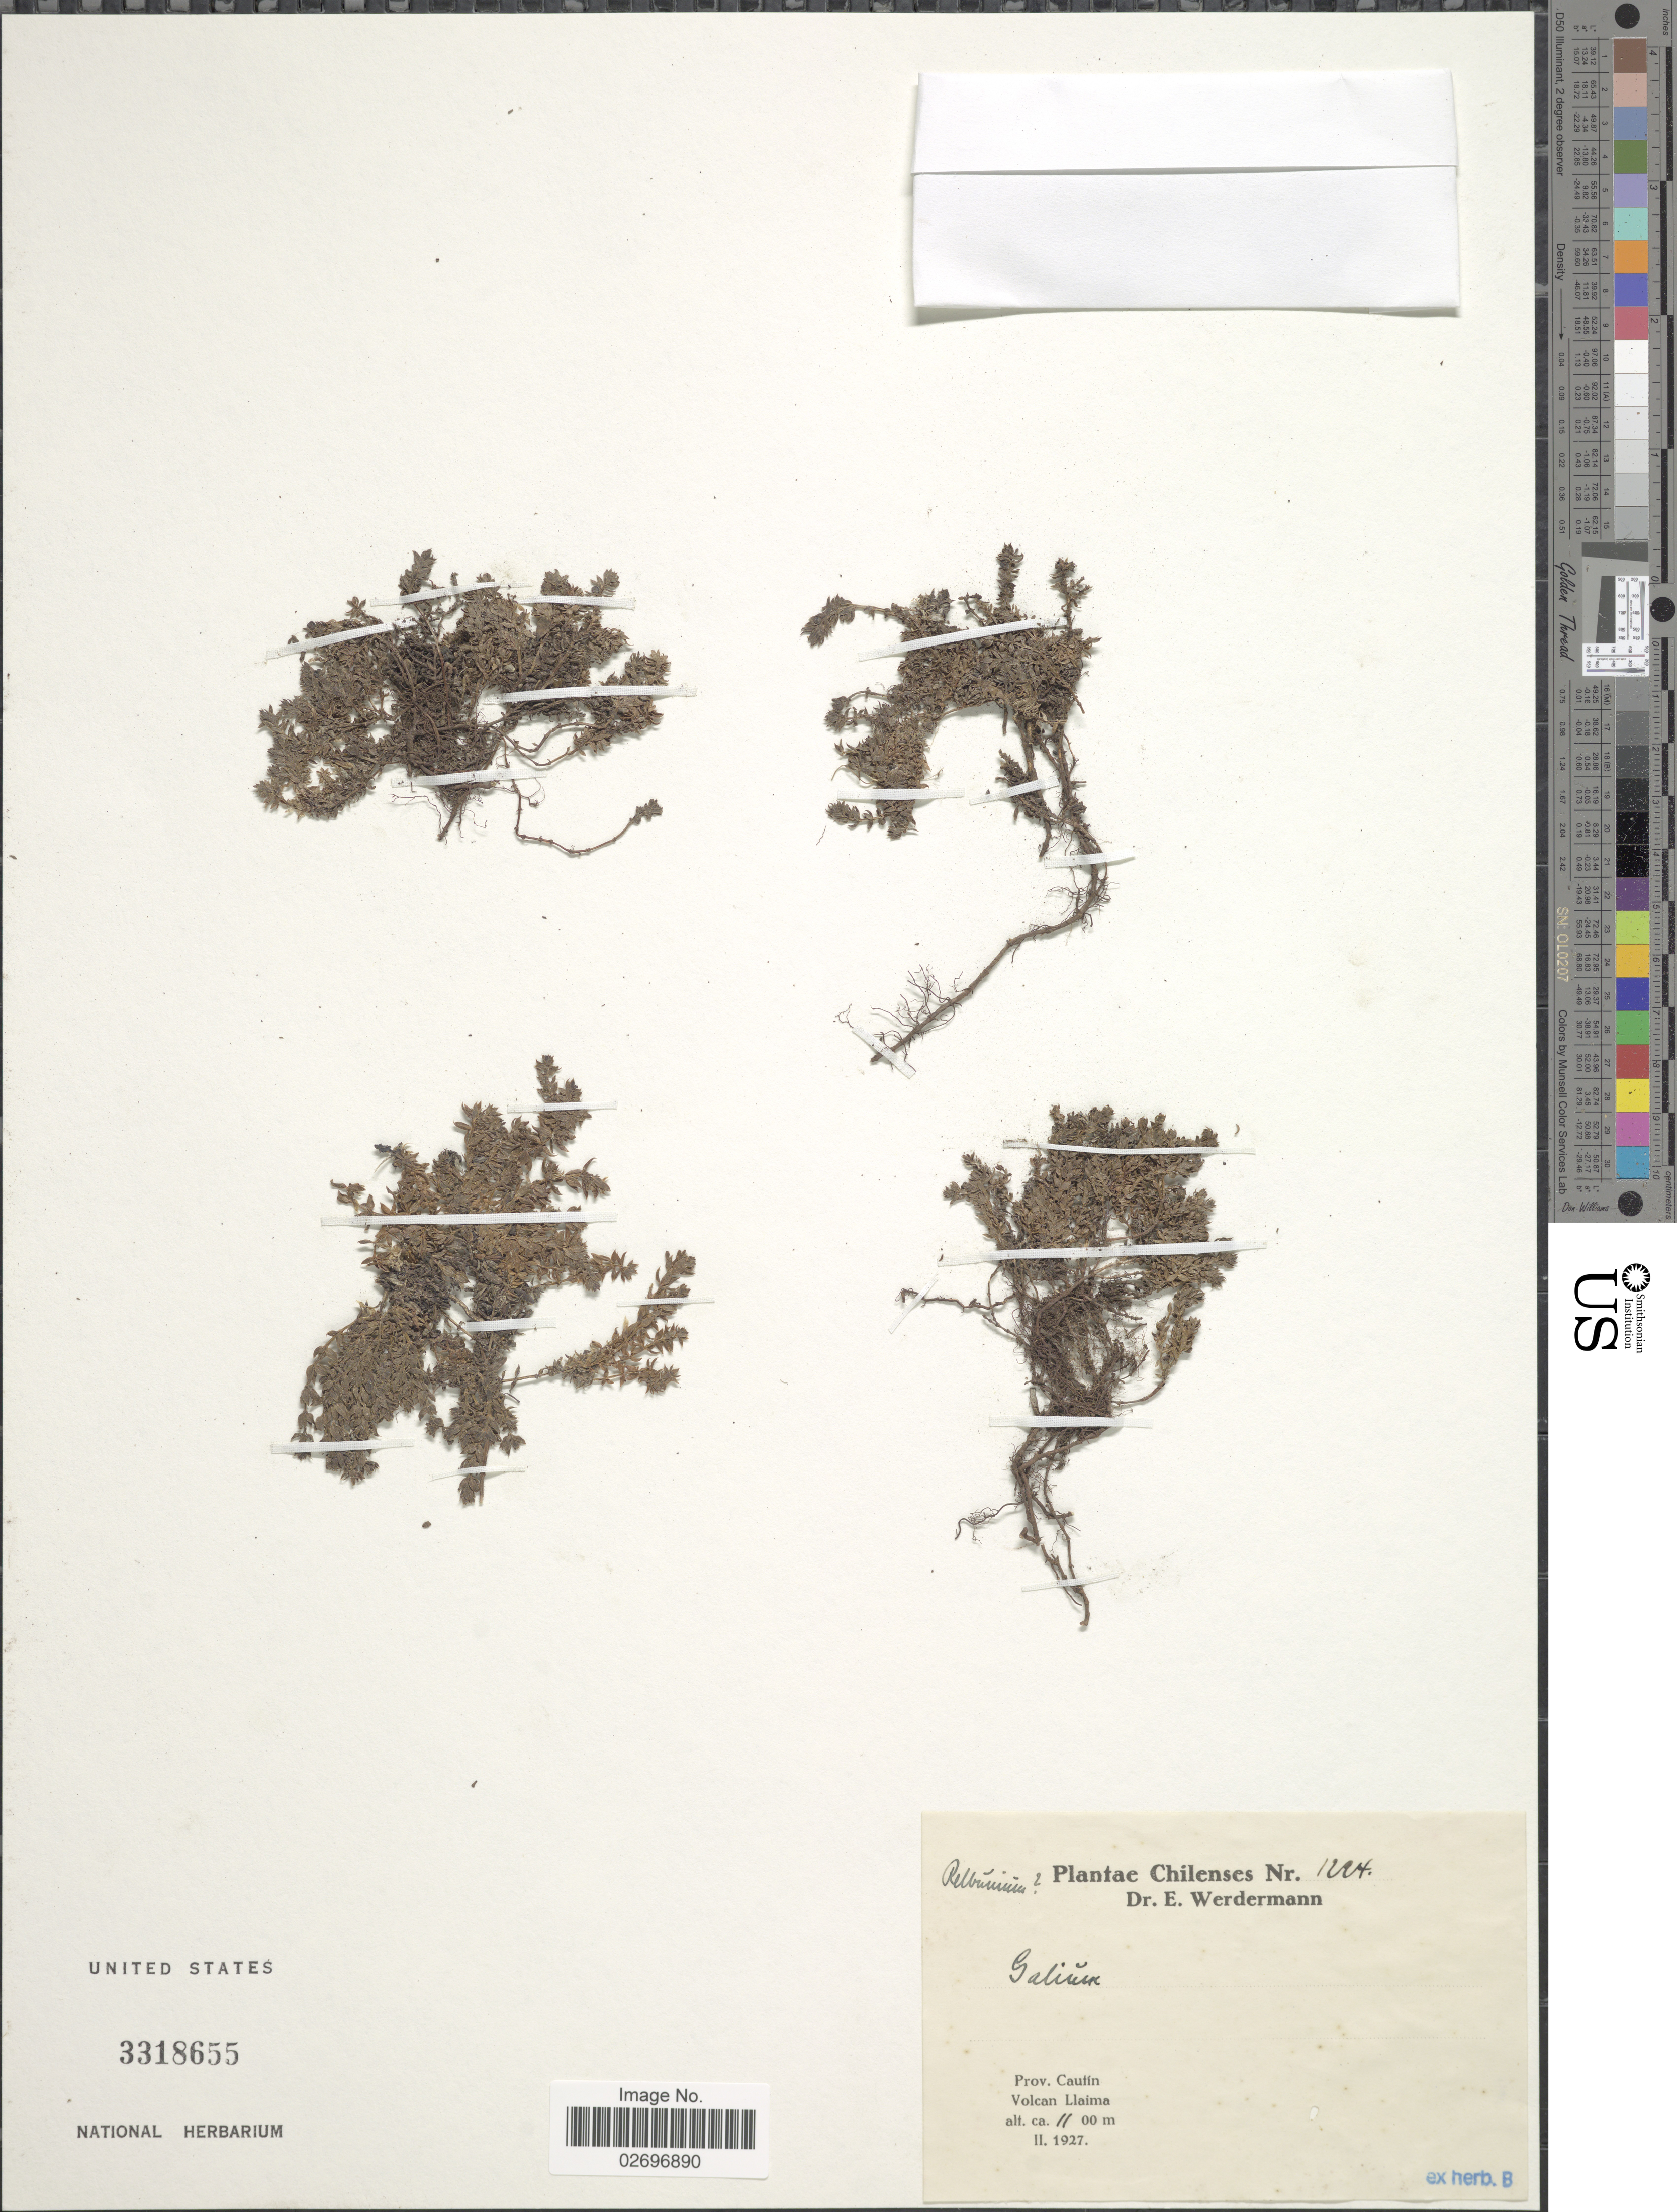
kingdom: Plantae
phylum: Tracheophyta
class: Magnoliopsida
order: Gentianales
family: Rubiaceae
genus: Galium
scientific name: Galium sp.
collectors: E. Werdermann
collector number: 1294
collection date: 1927-02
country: Chile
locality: Prov. Cautlin, Volcan Llaima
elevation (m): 1100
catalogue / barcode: US 3318655